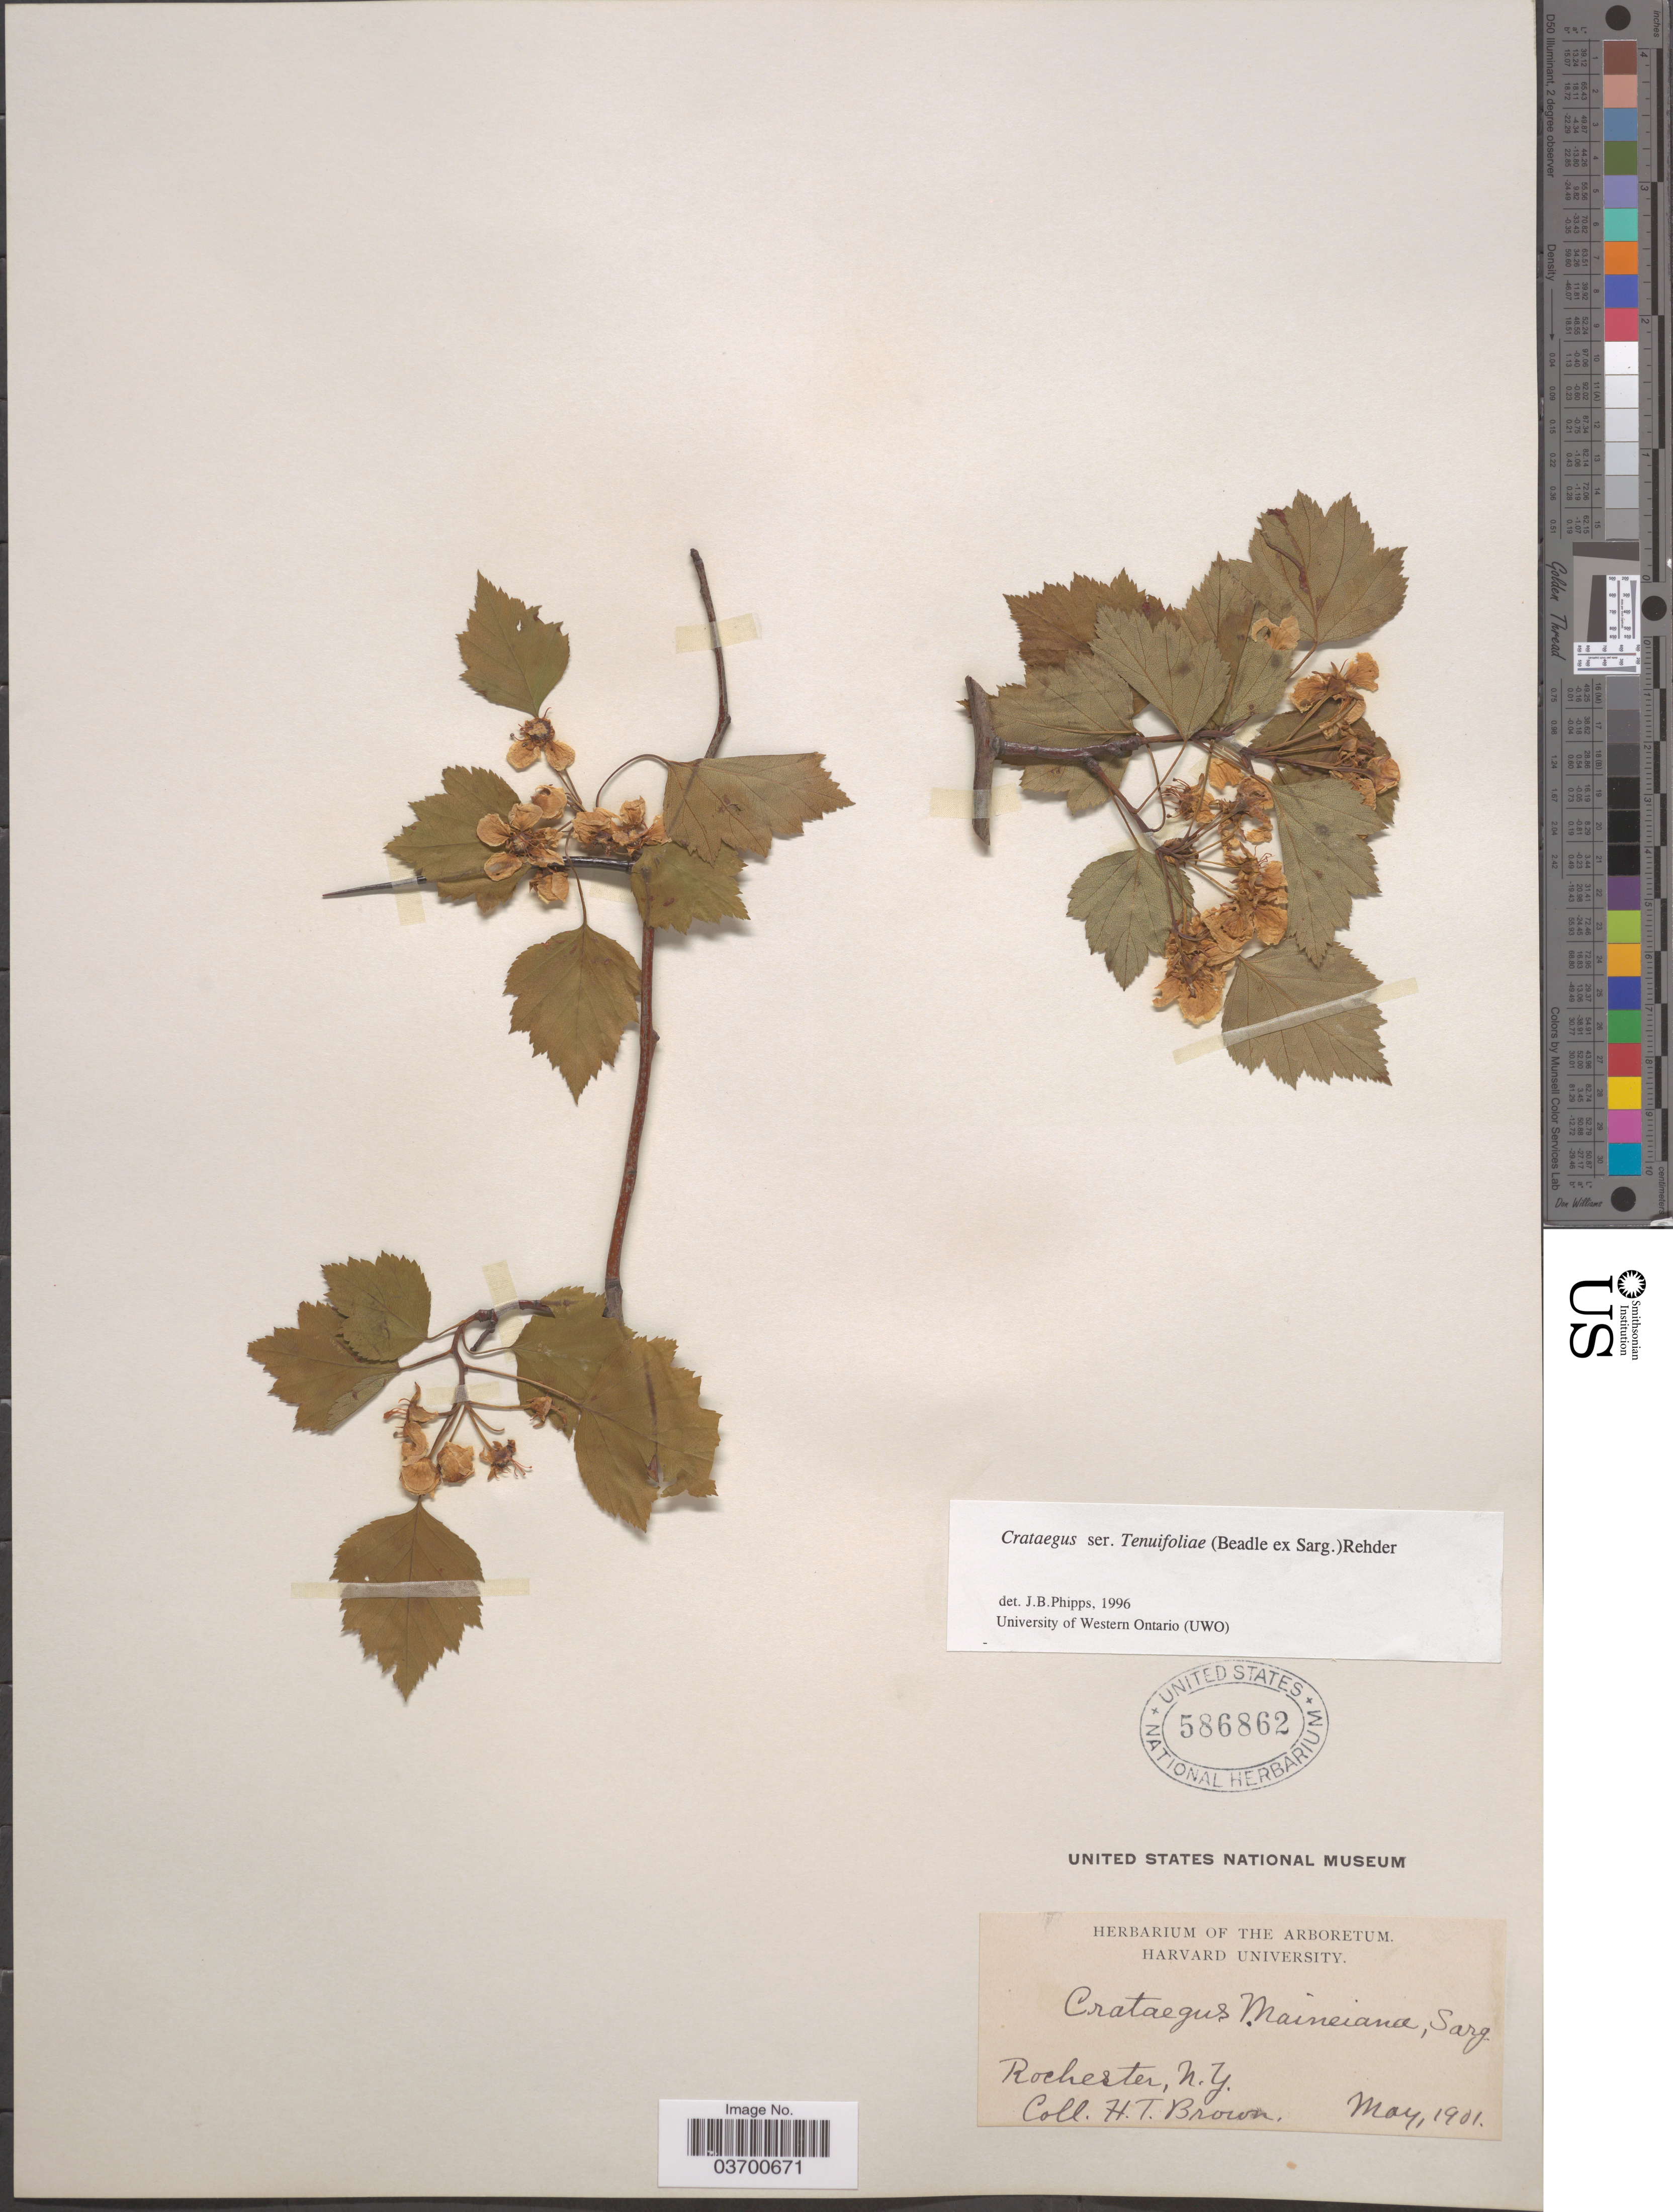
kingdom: Plantae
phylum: Tracheophyta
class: Magnoliopsida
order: Rosales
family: Rosaceae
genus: Crataegus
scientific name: Crataegus maineana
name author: Sarg.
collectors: H. T. Brown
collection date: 1901-05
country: United States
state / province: New York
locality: Rochester.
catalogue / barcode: US 586862